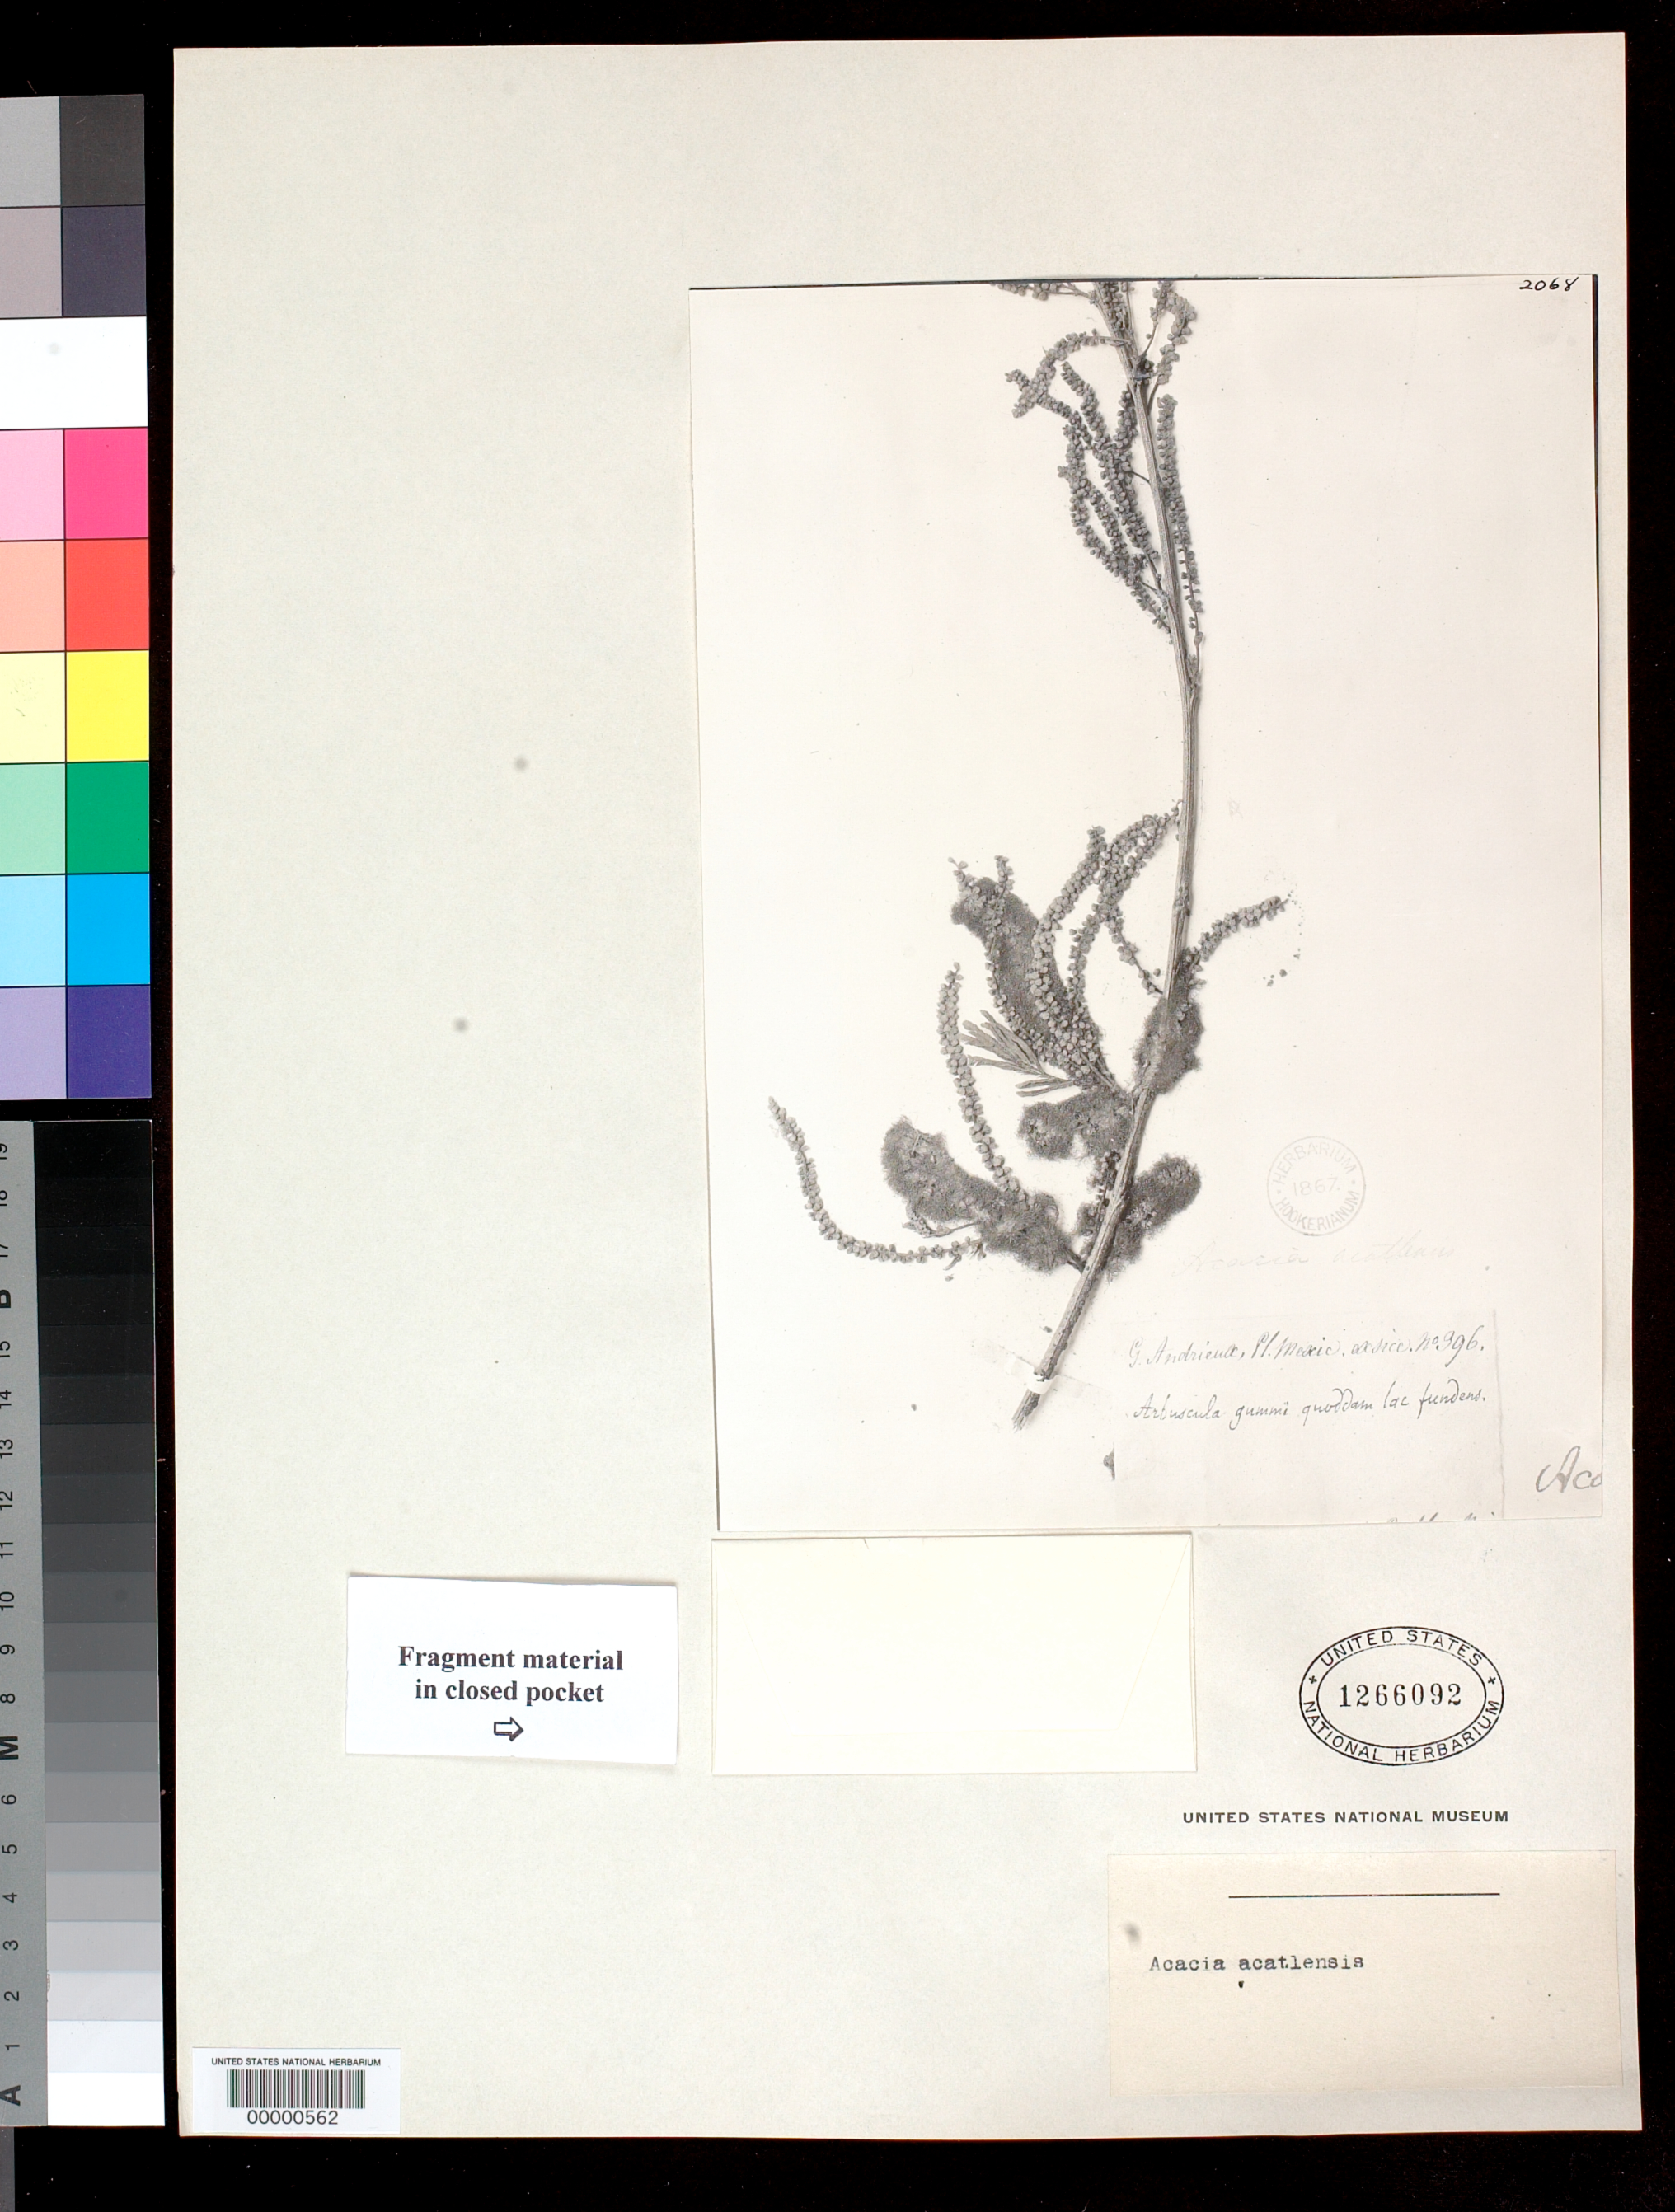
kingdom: Plantae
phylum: Tracheophyta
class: Magnoliopsida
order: Fabales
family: Fabaceae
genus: Acacia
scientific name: Acacia acatlensis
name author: Benth.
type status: Type Fragment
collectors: G. Andrieux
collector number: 396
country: Mexico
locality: E of Monserrat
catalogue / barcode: US 1266092